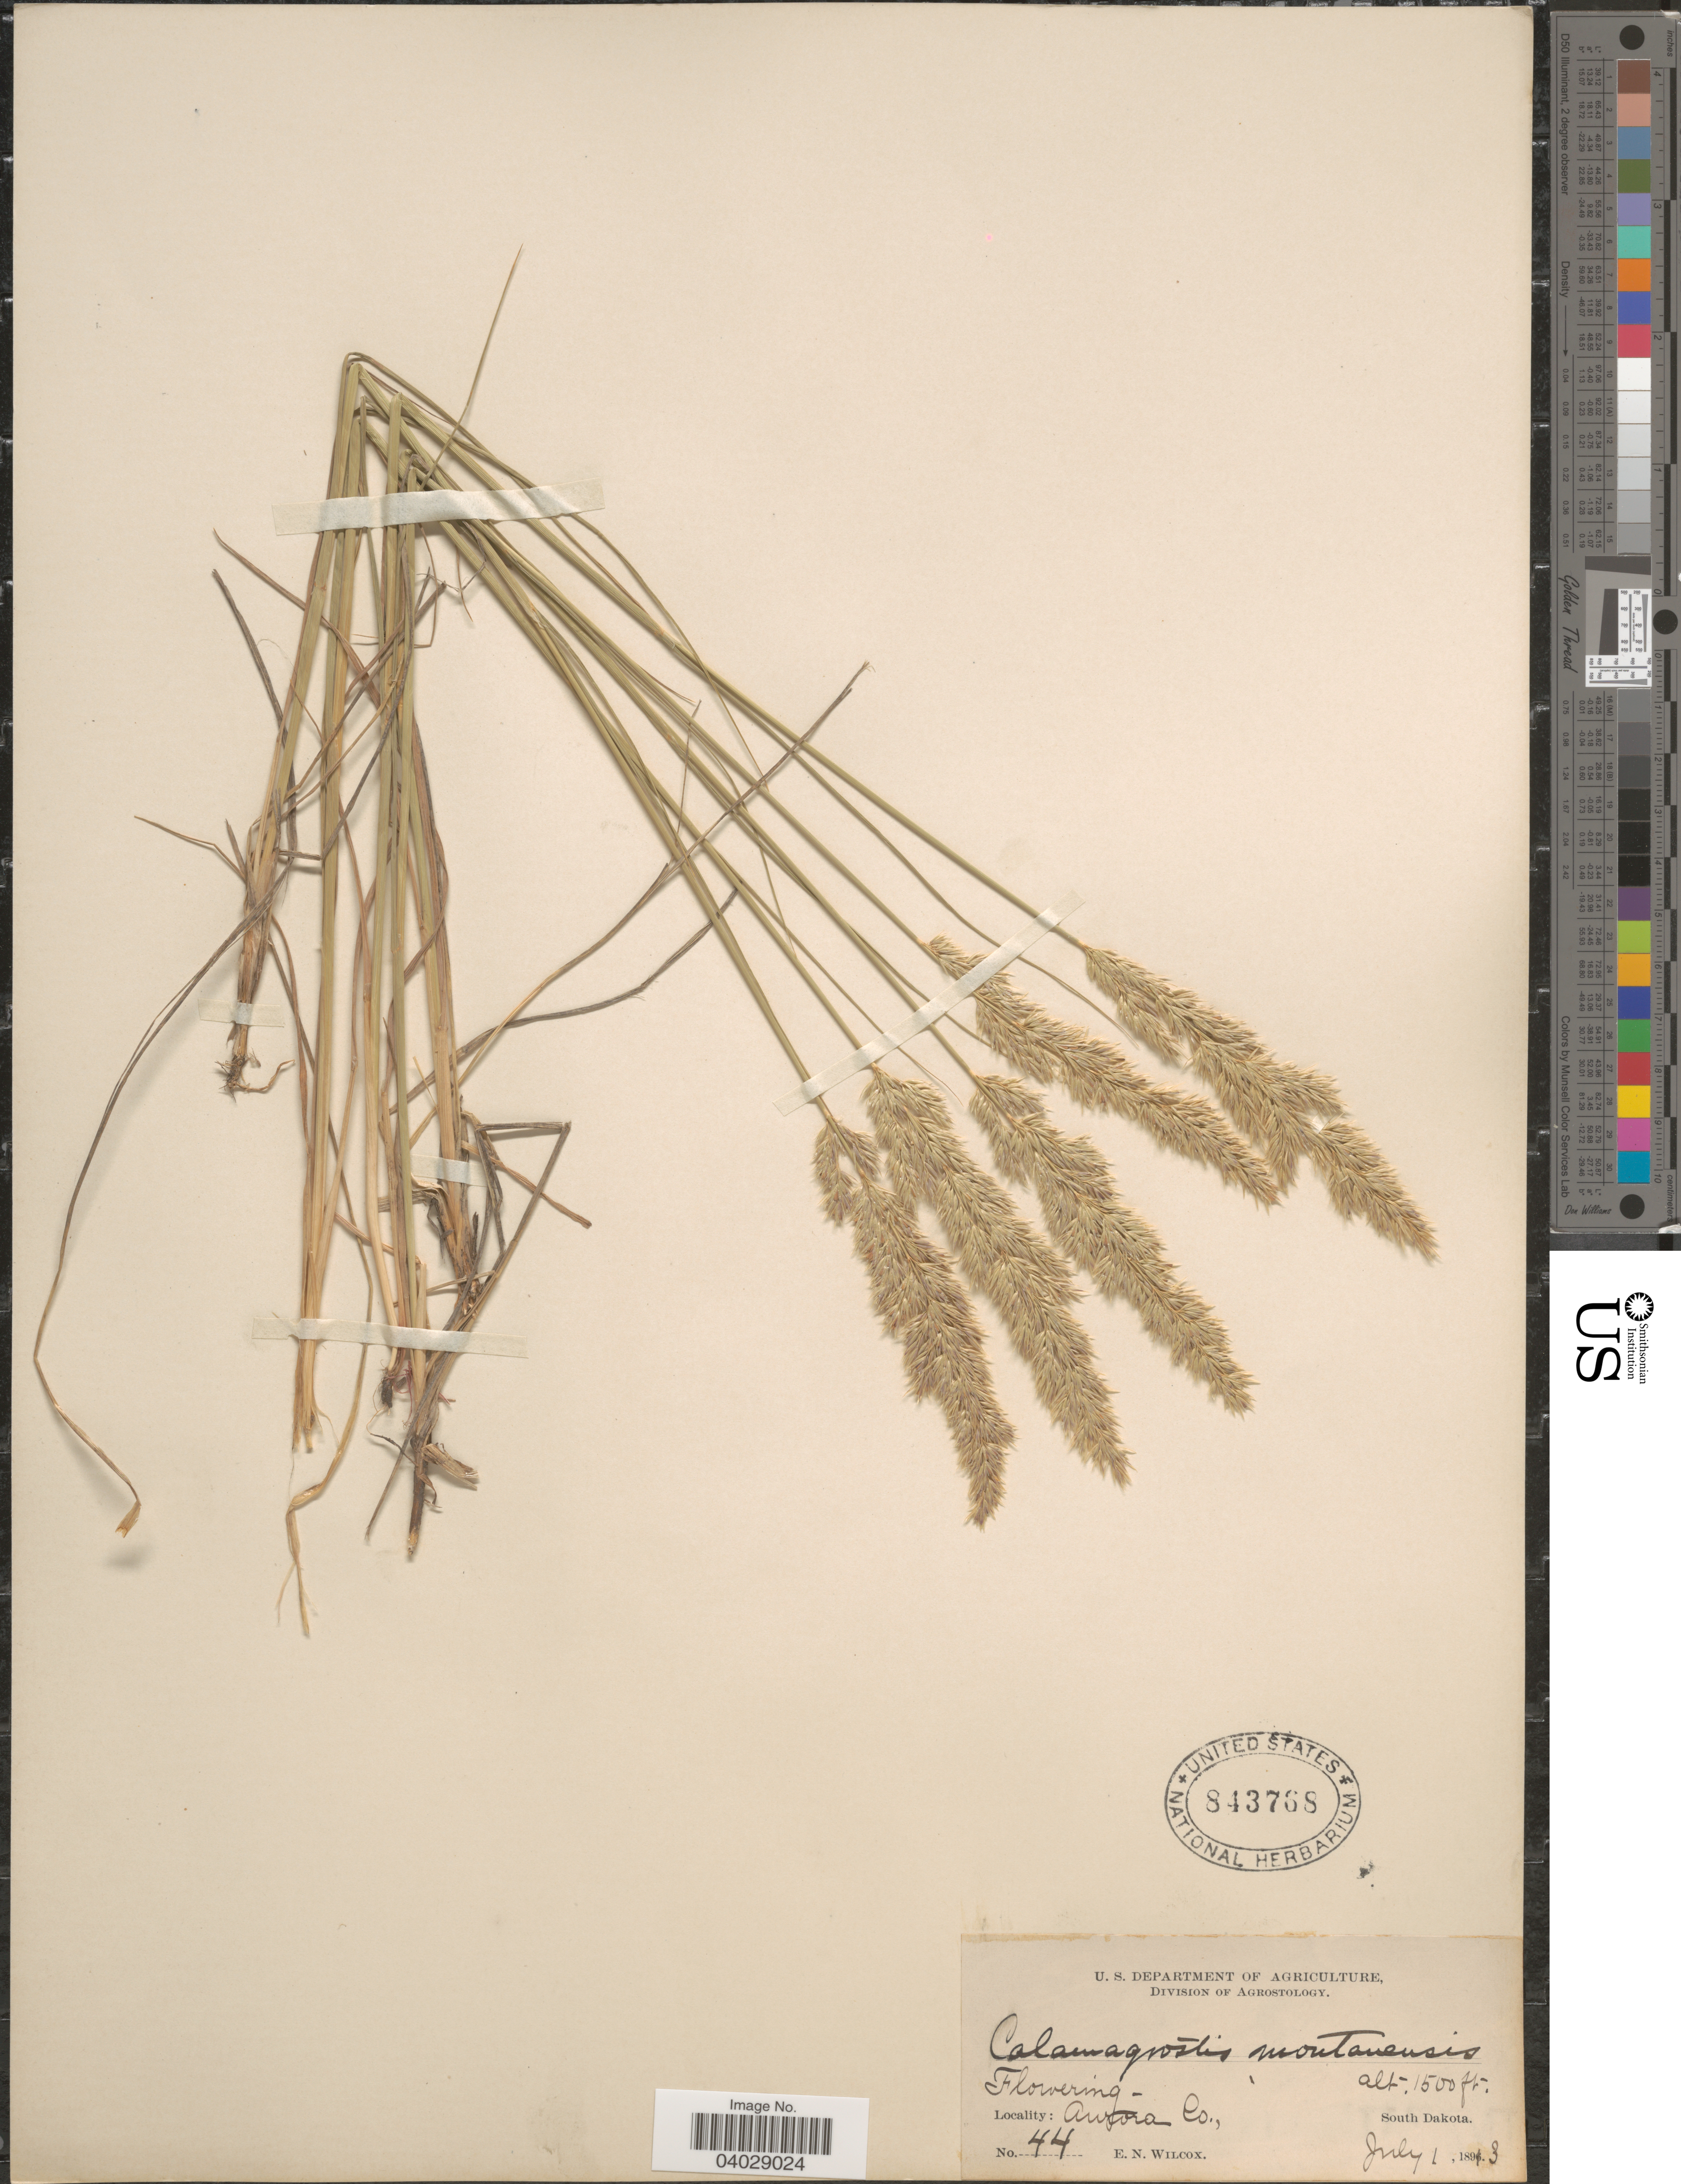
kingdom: Plantae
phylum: Tracheophyta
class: Liliopsida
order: Poales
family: Poaceae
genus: Calamagrostis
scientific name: Calamagrostis montanensis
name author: Scribn. ex Vasey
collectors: E. Wilcox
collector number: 44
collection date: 1893-07-01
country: United States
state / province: South Dakota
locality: Aurora Co.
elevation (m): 457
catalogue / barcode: US 843768